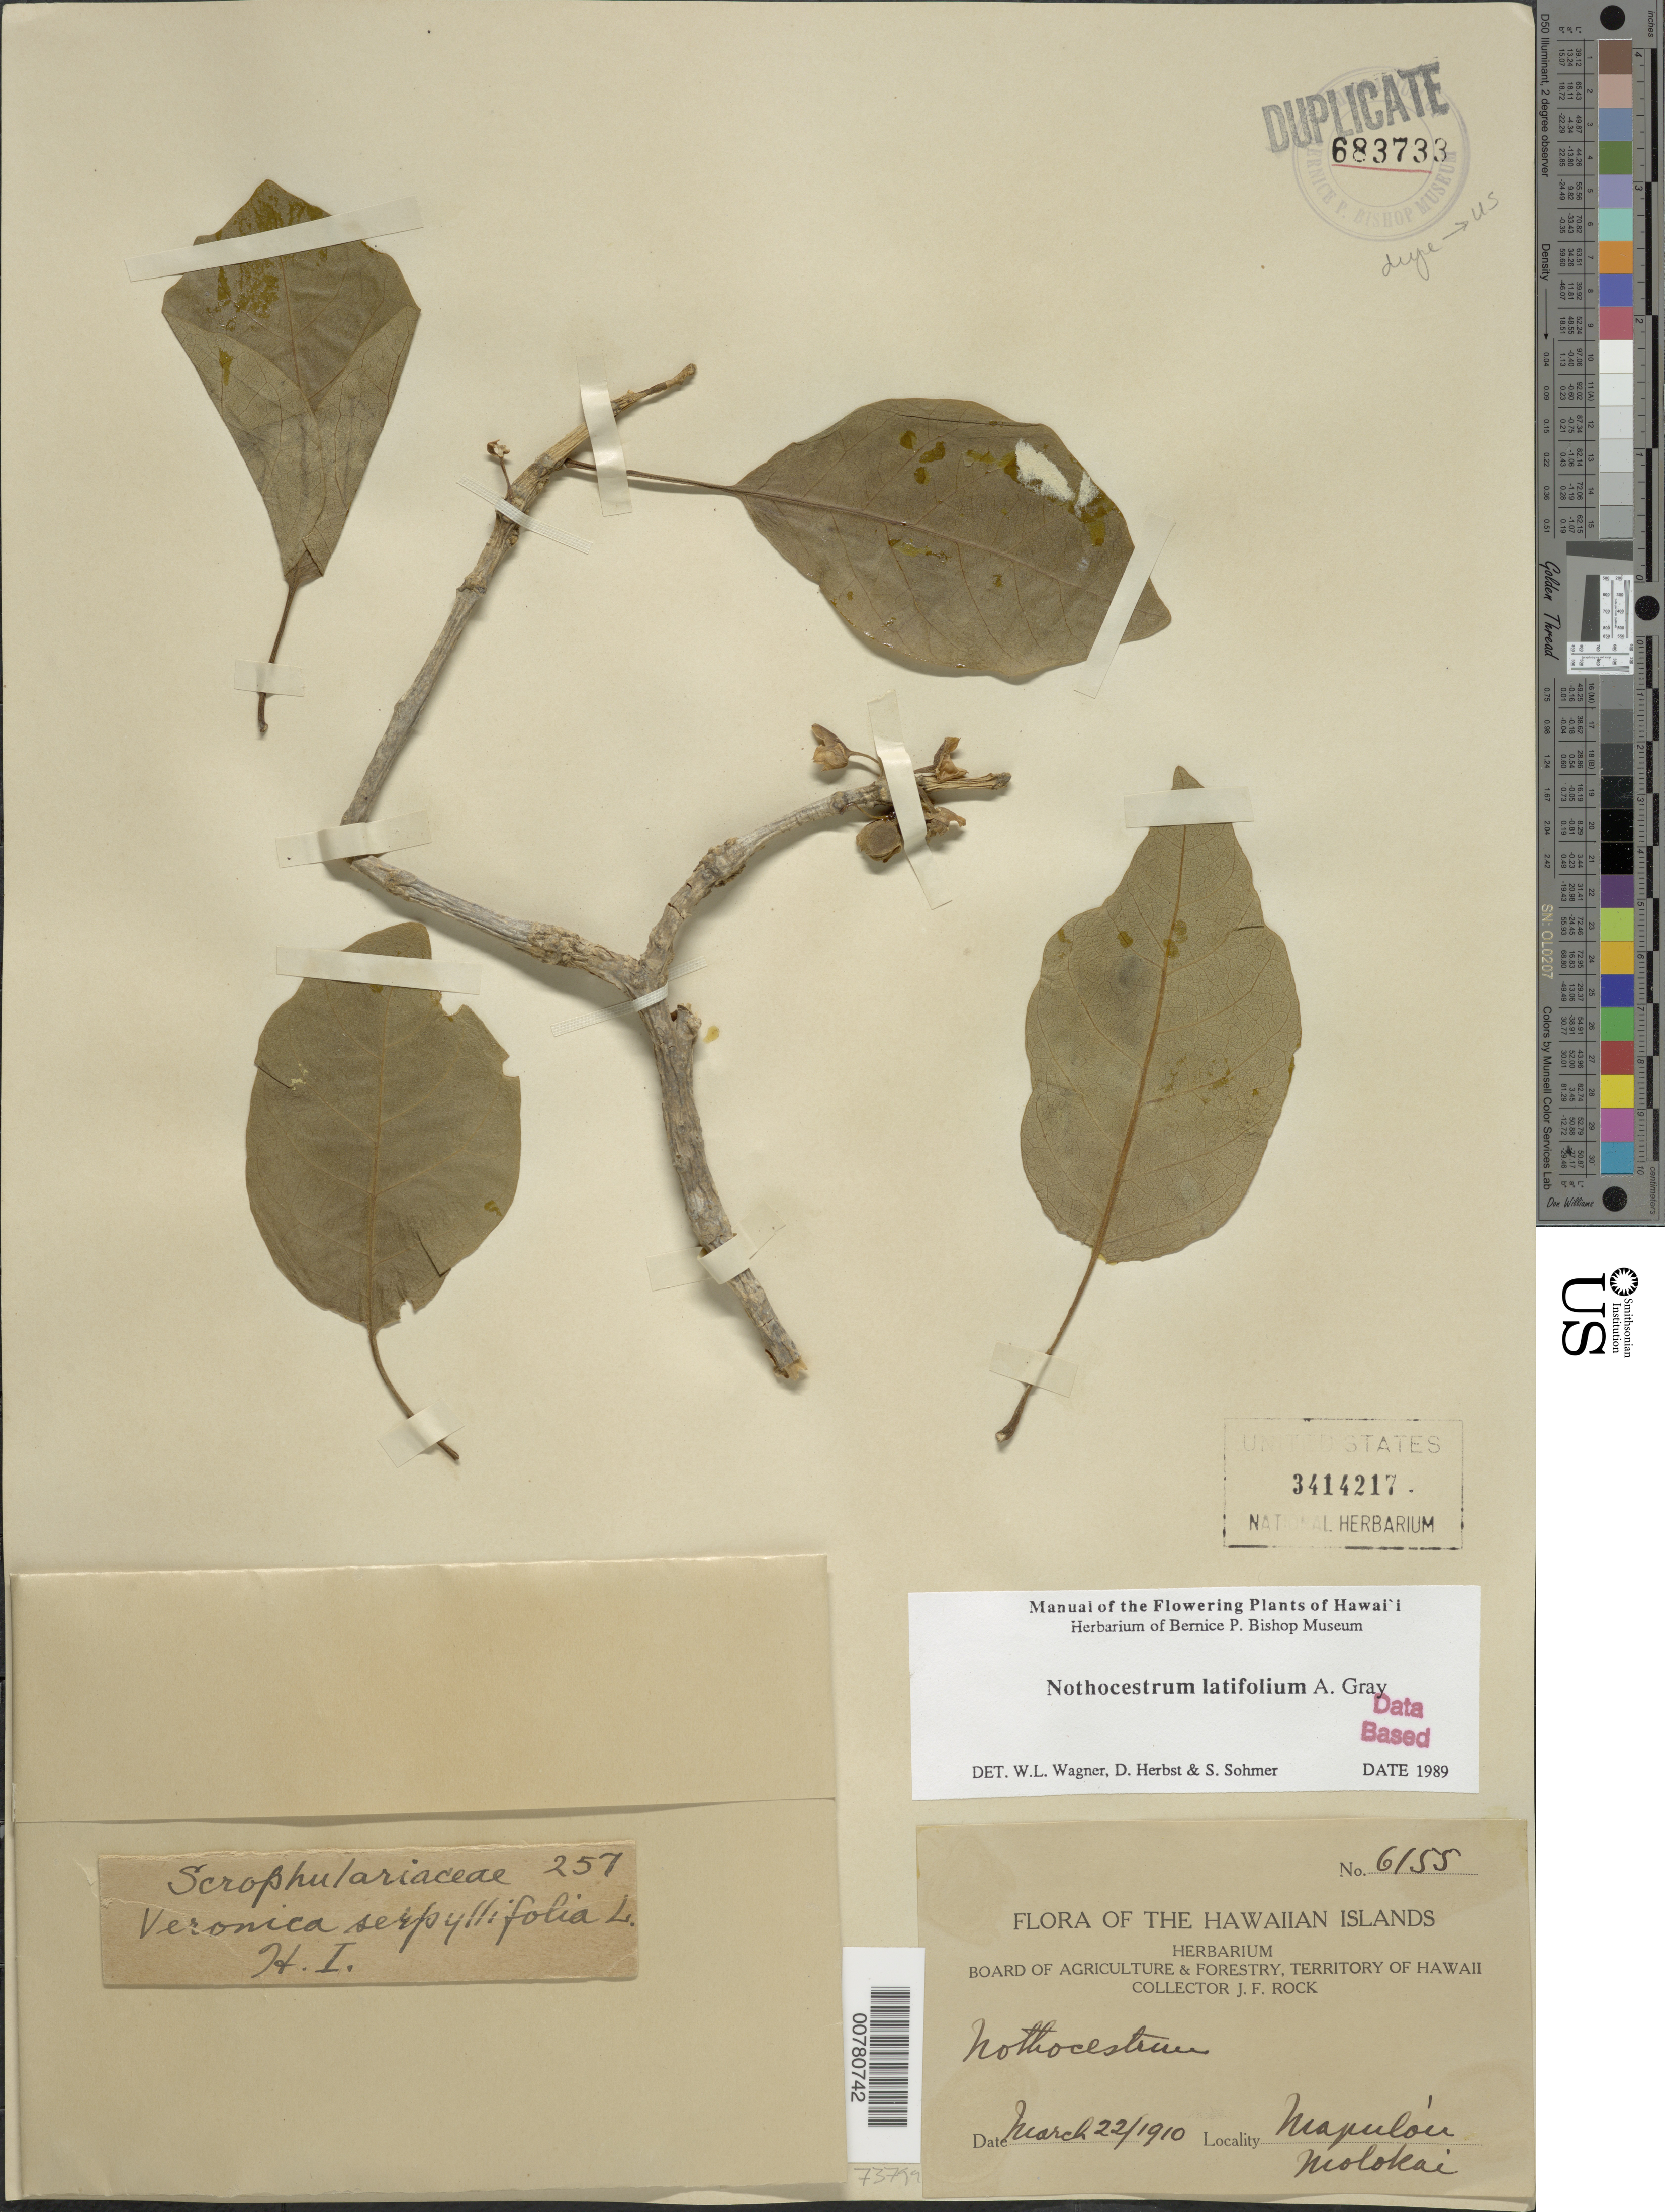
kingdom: Plantae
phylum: Tracheophyta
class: Magnoliopsida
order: Solanales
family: Solanaceae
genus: Nothocestrum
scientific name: Nothocestrum latifolium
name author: A. Gray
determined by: Wagner, W. L.; Herbst, D. R.; Sohmer, S. H.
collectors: J. F. Rock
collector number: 6155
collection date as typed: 22 Mar 1910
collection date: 1910-03-22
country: United States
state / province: Hawaii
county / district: Maui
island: Moloka'i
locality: Mapulo'u.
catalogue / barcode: US 3414217